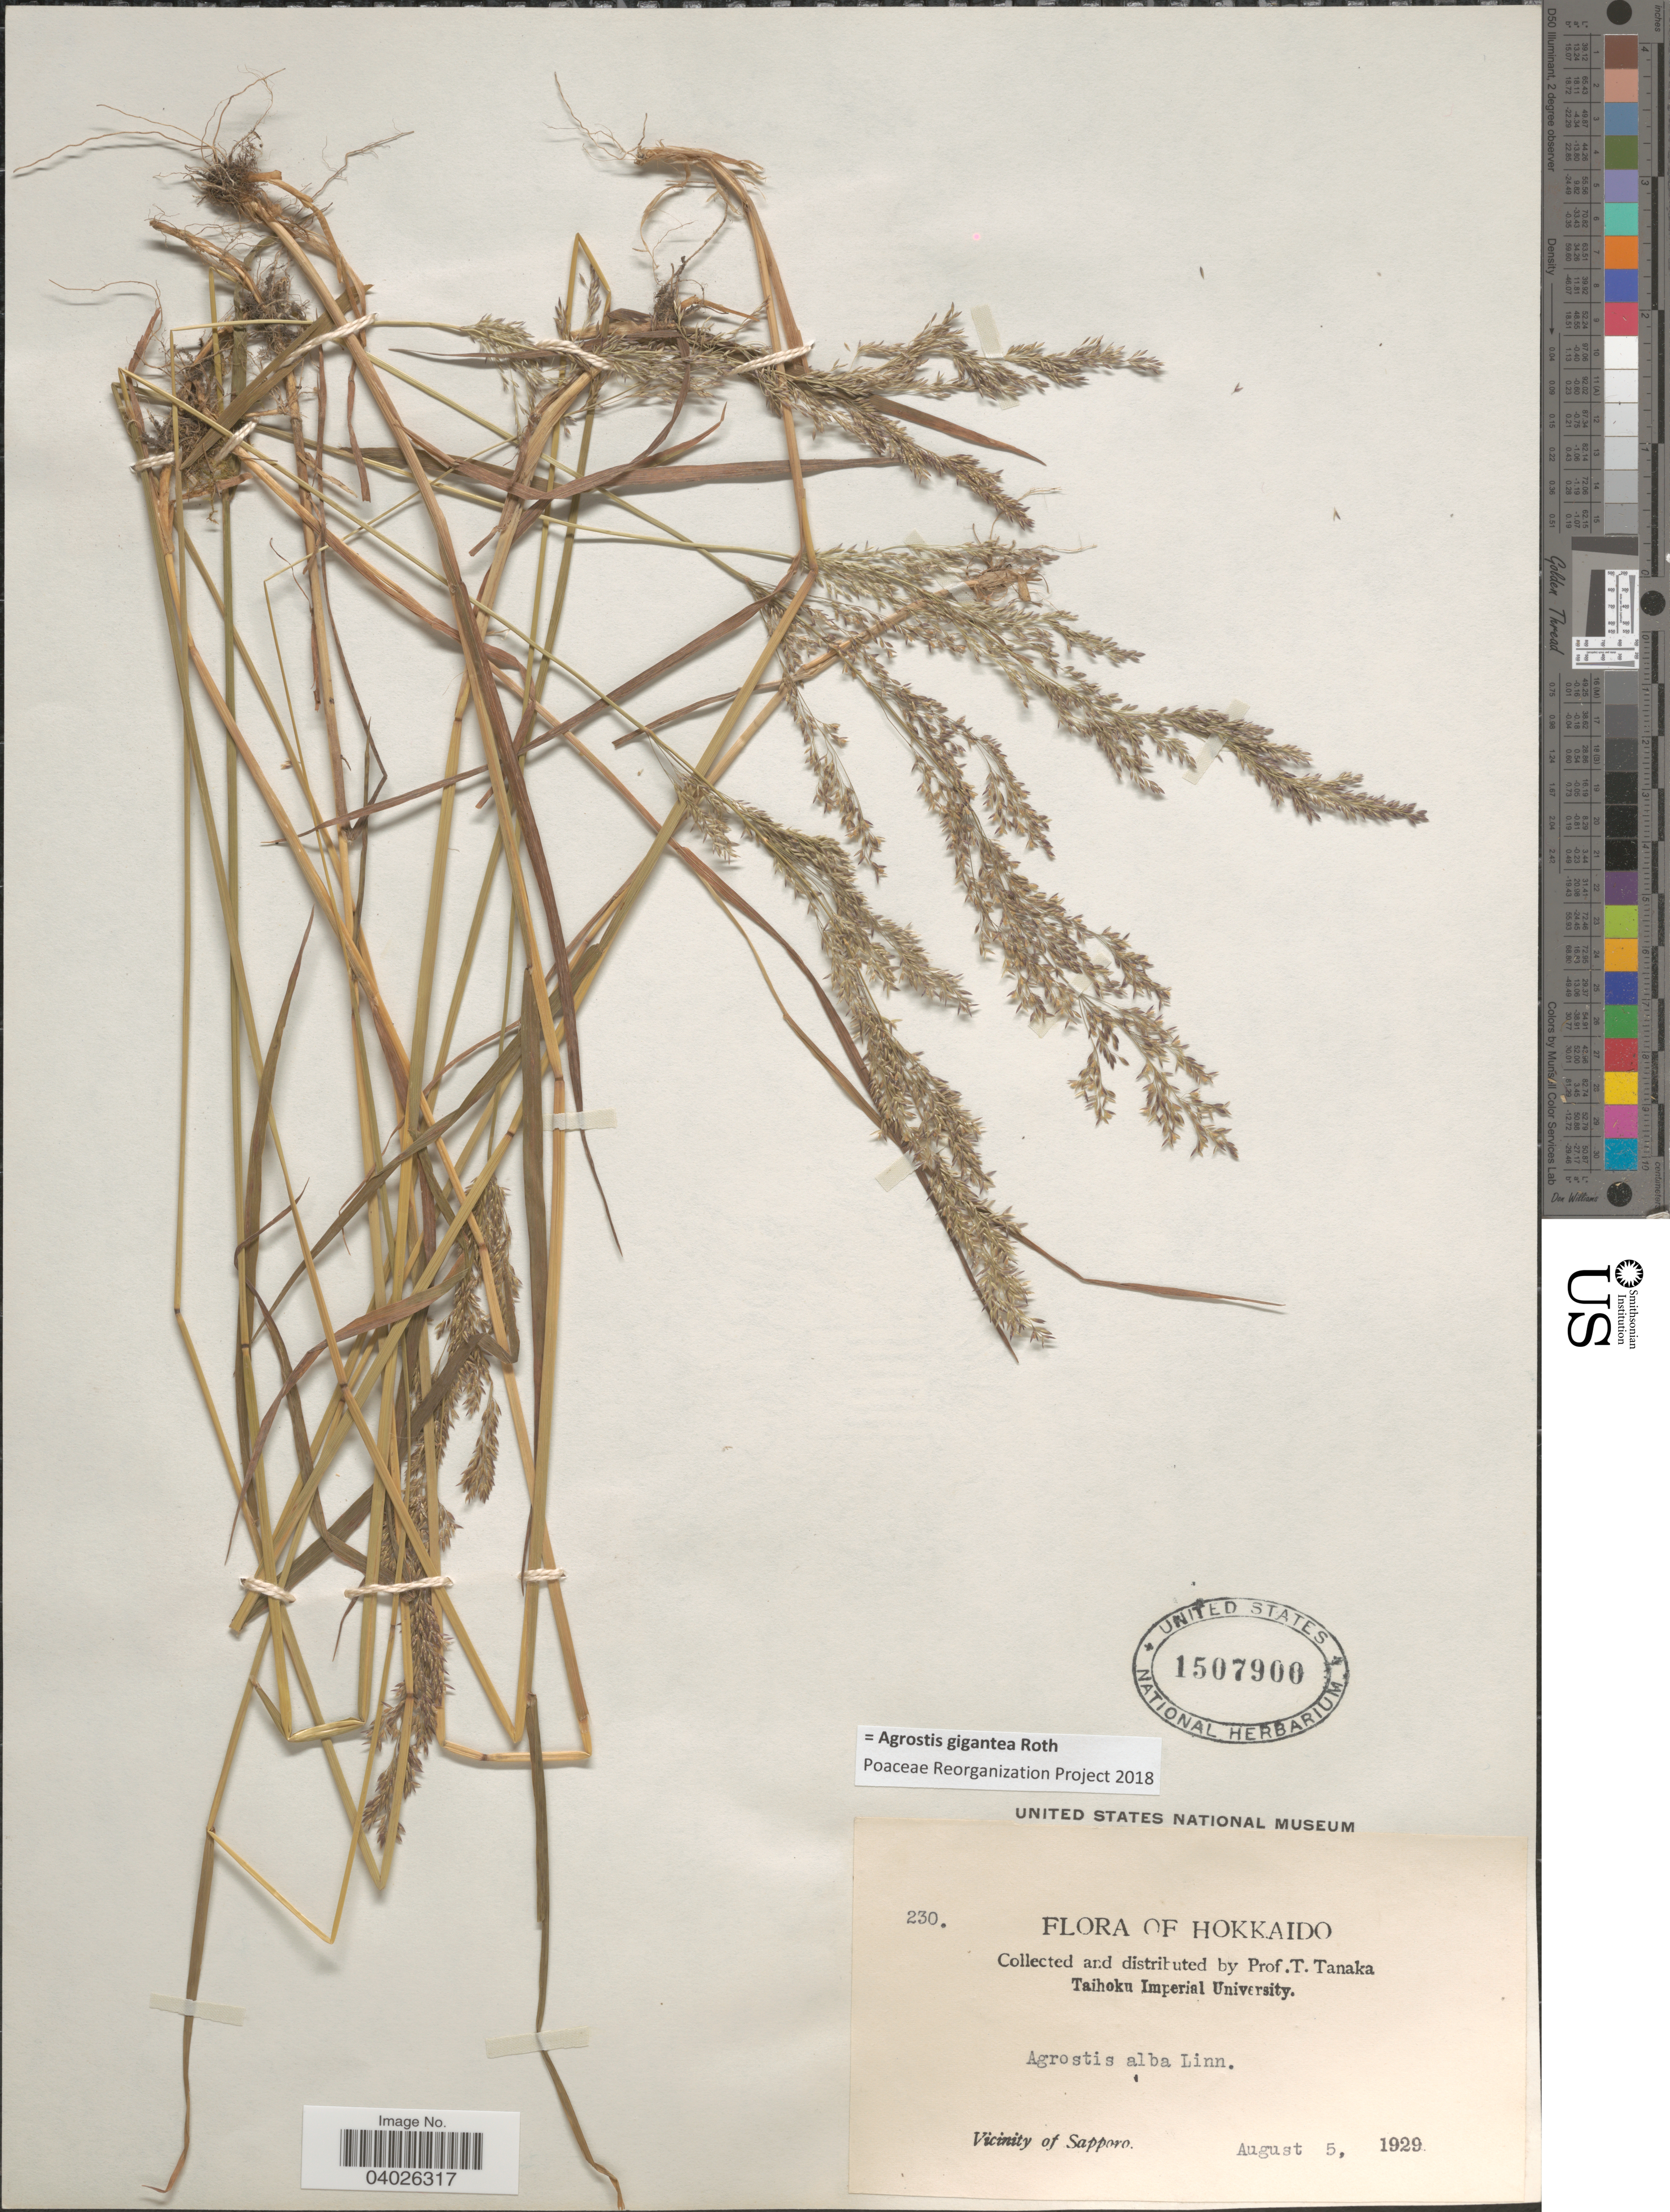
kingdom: Plantae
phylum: Tracheophyta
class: Liliopsida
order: Poales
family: Poaceae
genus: Agrostis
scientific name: Agrostis gigantea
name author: Roth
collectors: T. Tanaka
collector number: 230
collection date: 1929-08-05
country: Japan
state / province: Hokkaidō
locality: Vicinity of Sapporo.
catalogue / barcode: US 1507900